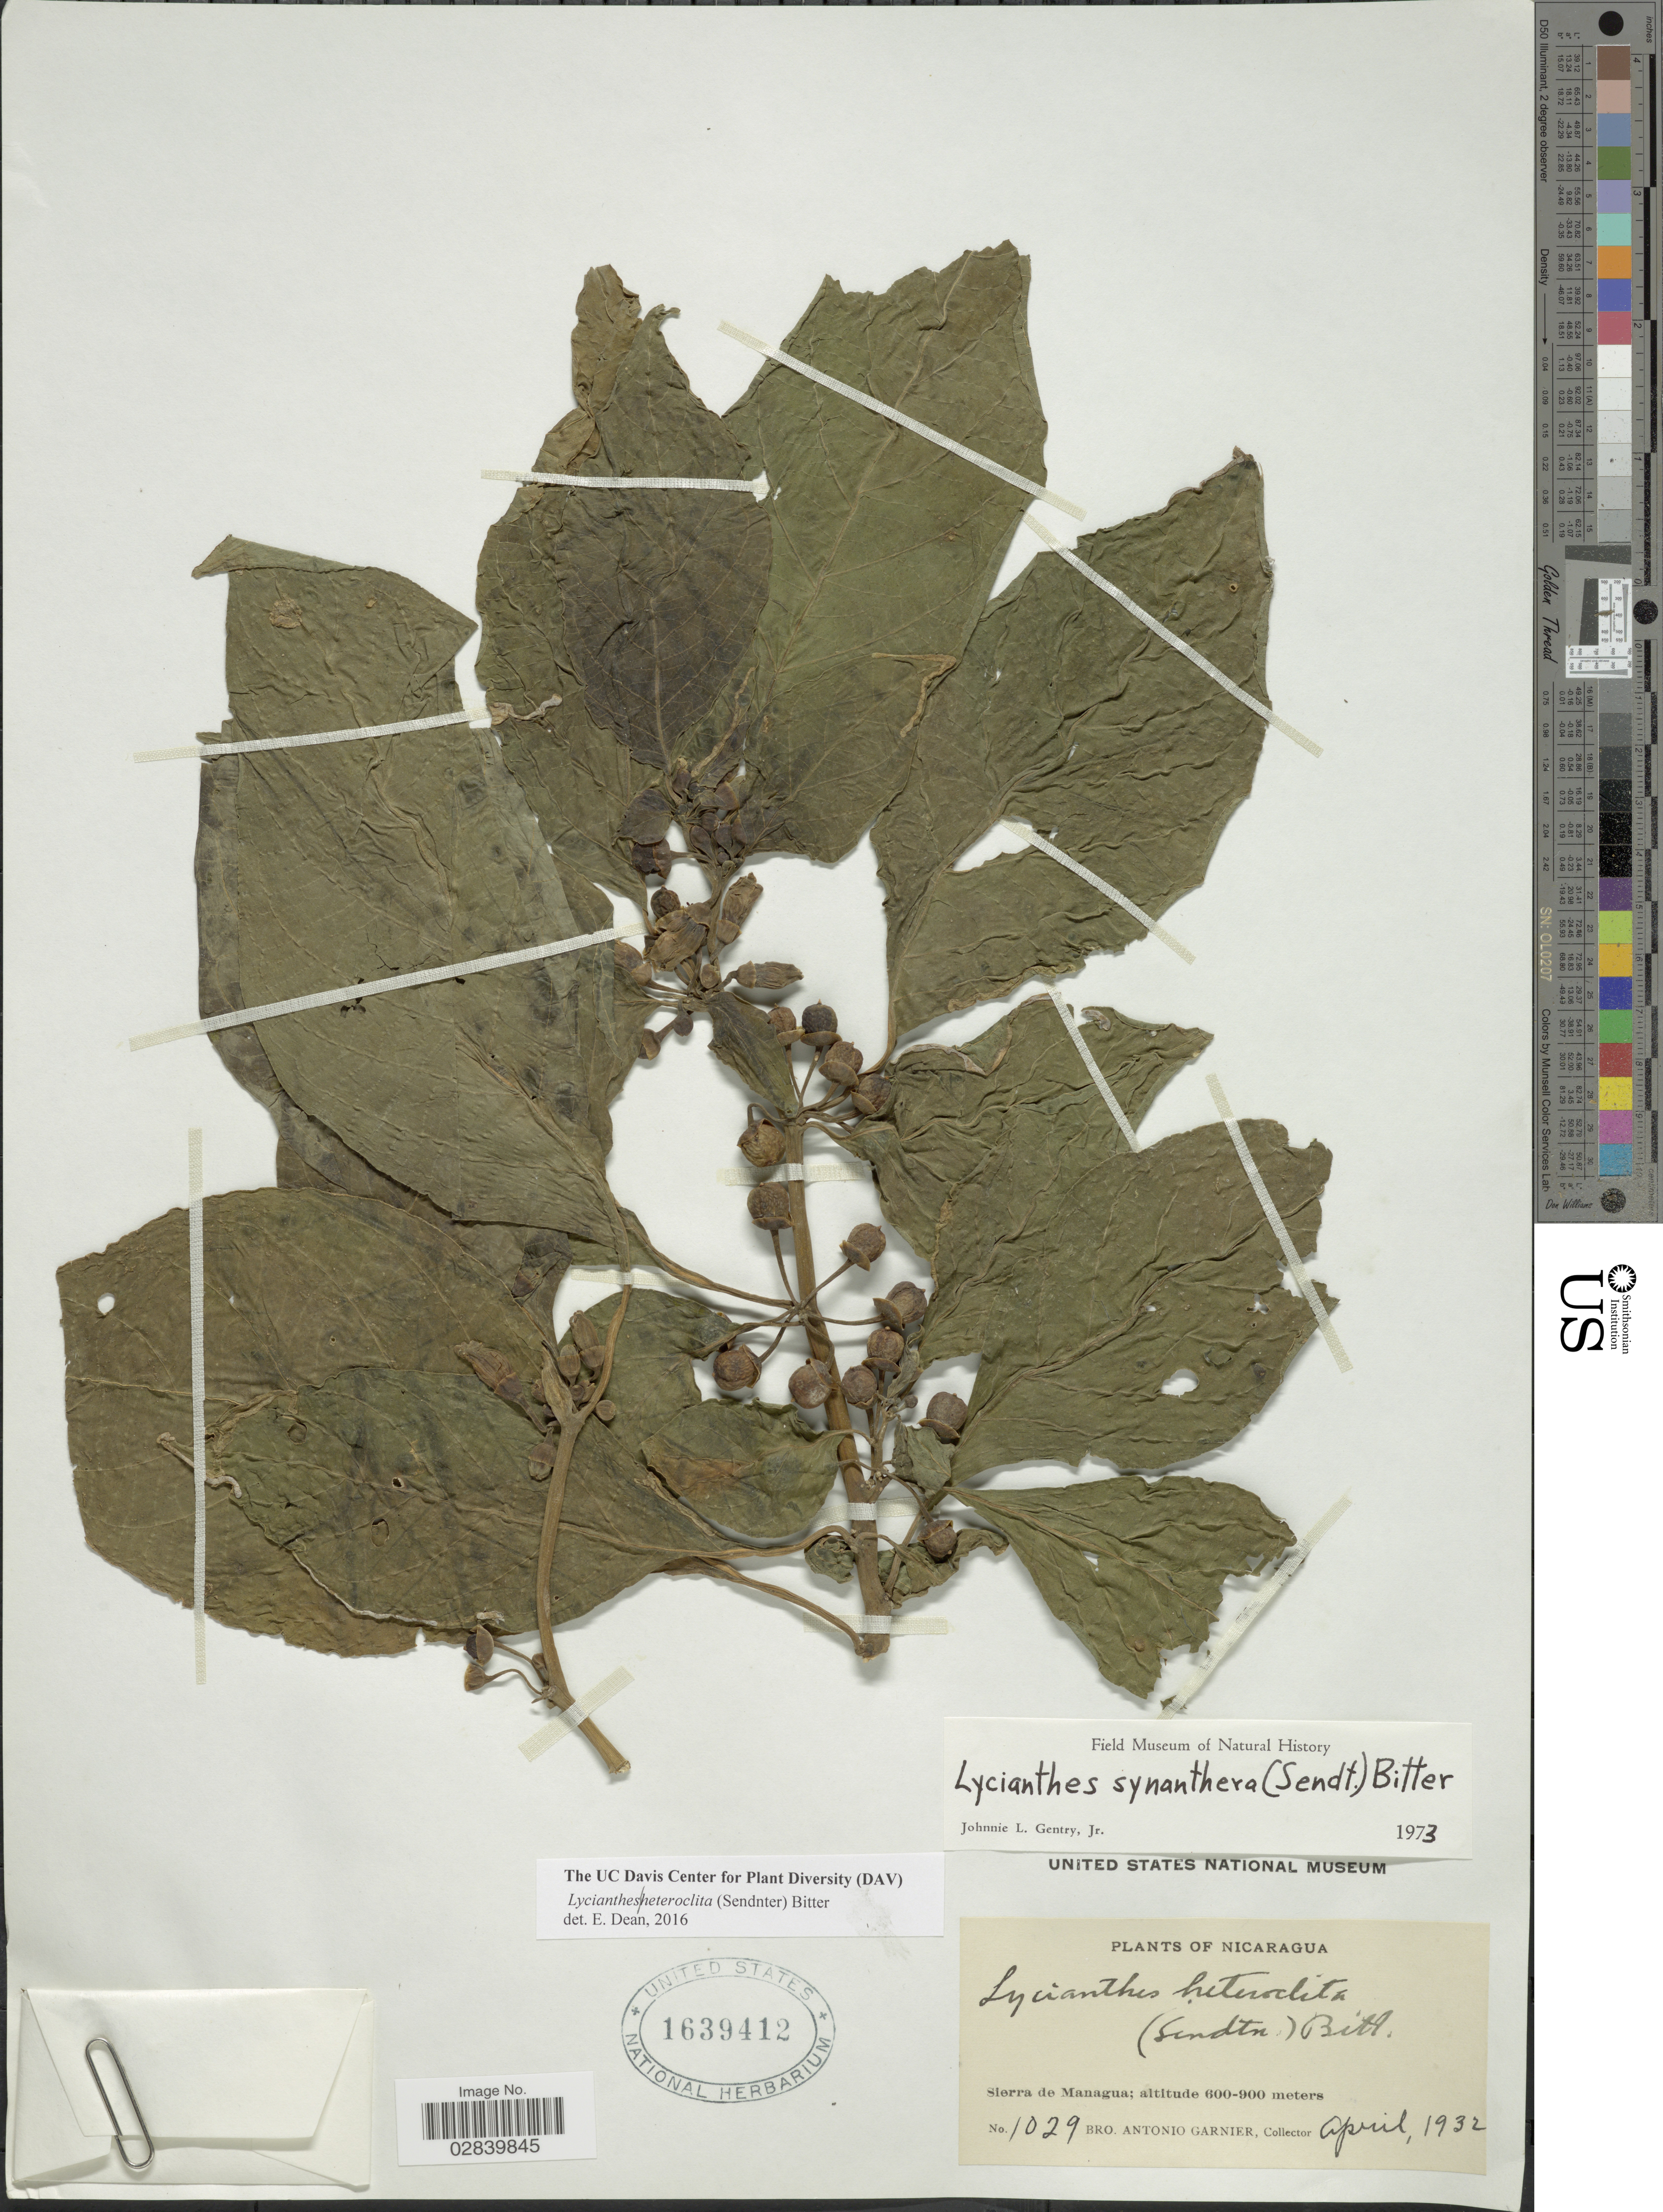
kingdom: Plantae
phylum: Tracheophyta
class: Magnoliopsida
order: Solanales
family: Solanaceae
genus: Lycianthes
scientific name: Lycianthes heteroclita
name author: (Sendtn.) Bitter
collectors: Bro. A. Garnier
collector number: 1029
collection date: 1932-04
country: Nicaragua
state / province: Managua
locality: Sierra de Managua.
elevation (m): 600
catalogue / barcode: US 1639412